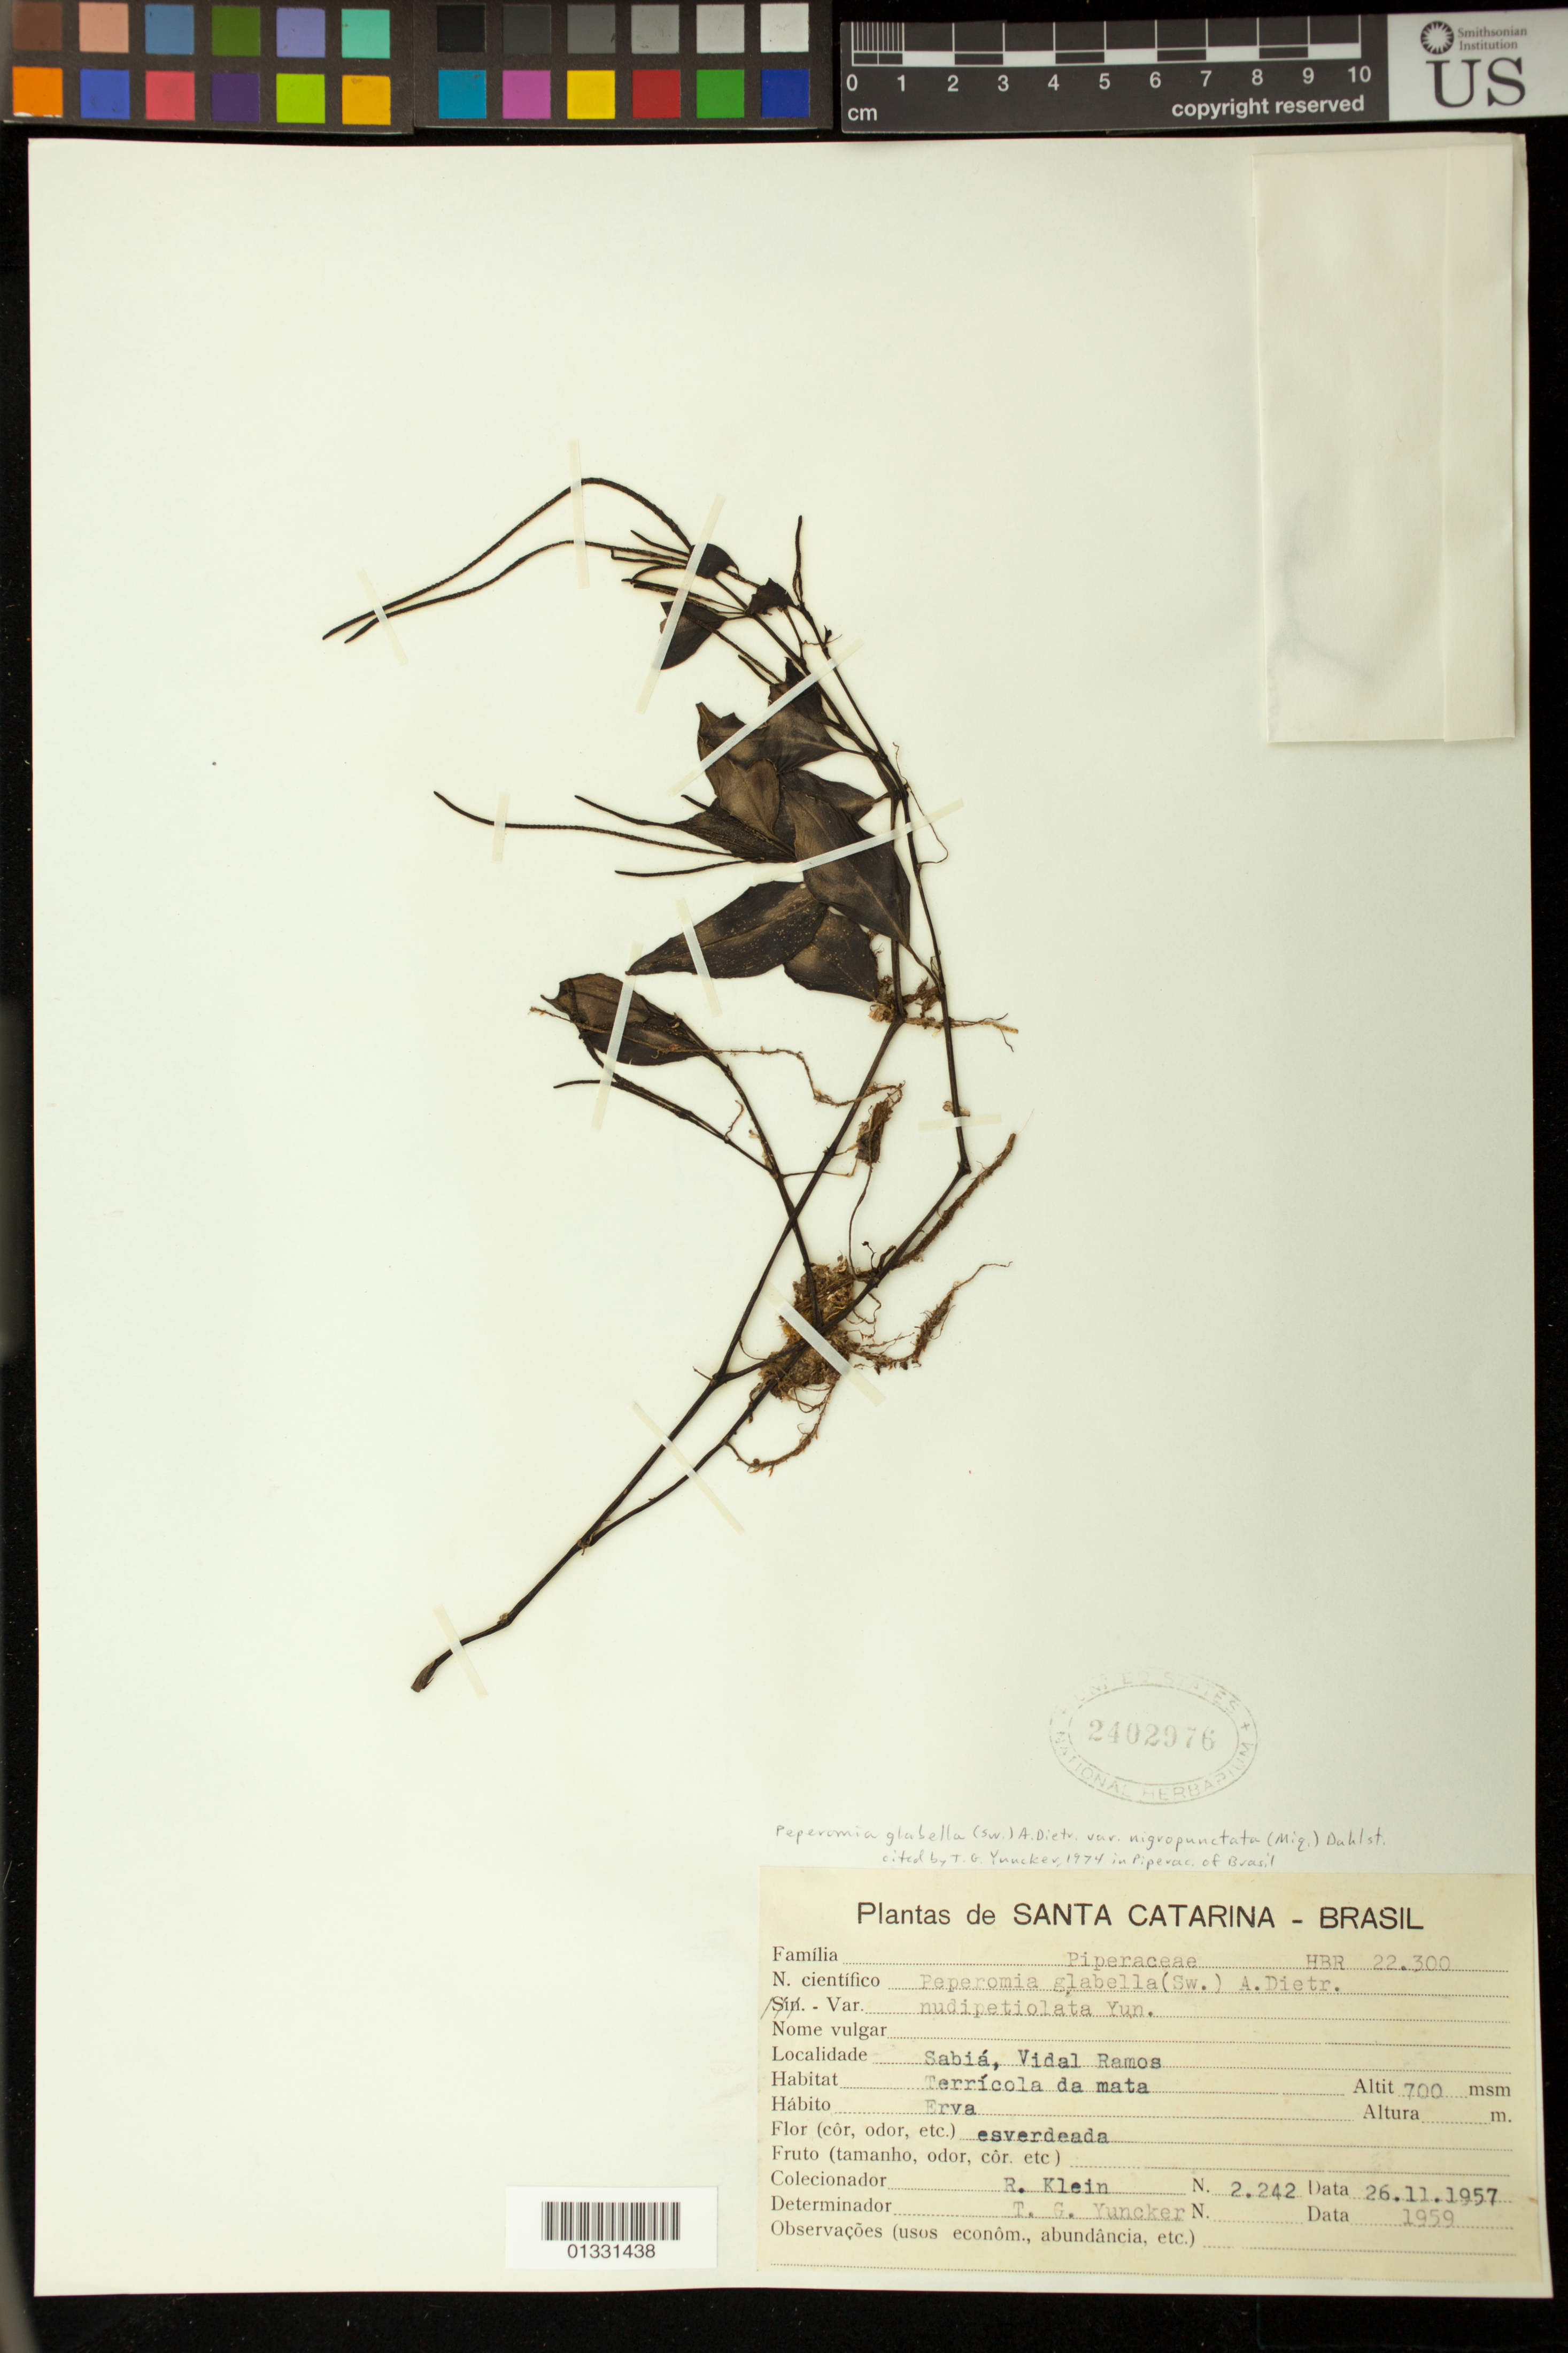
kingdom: Plantae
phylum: Tracheophyta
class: Magnoliopsida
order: Piperales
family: Piperaceae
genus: Peperomia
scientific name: Peperomia glabella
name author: (Sw.) A. Dietr.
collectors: R. M. Klein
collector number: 2242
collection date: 1957-11-26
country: Brazil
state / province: Santa Catarina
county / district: Vidal Ramos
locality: Sabiá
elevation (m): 700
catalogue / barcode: US 2402976